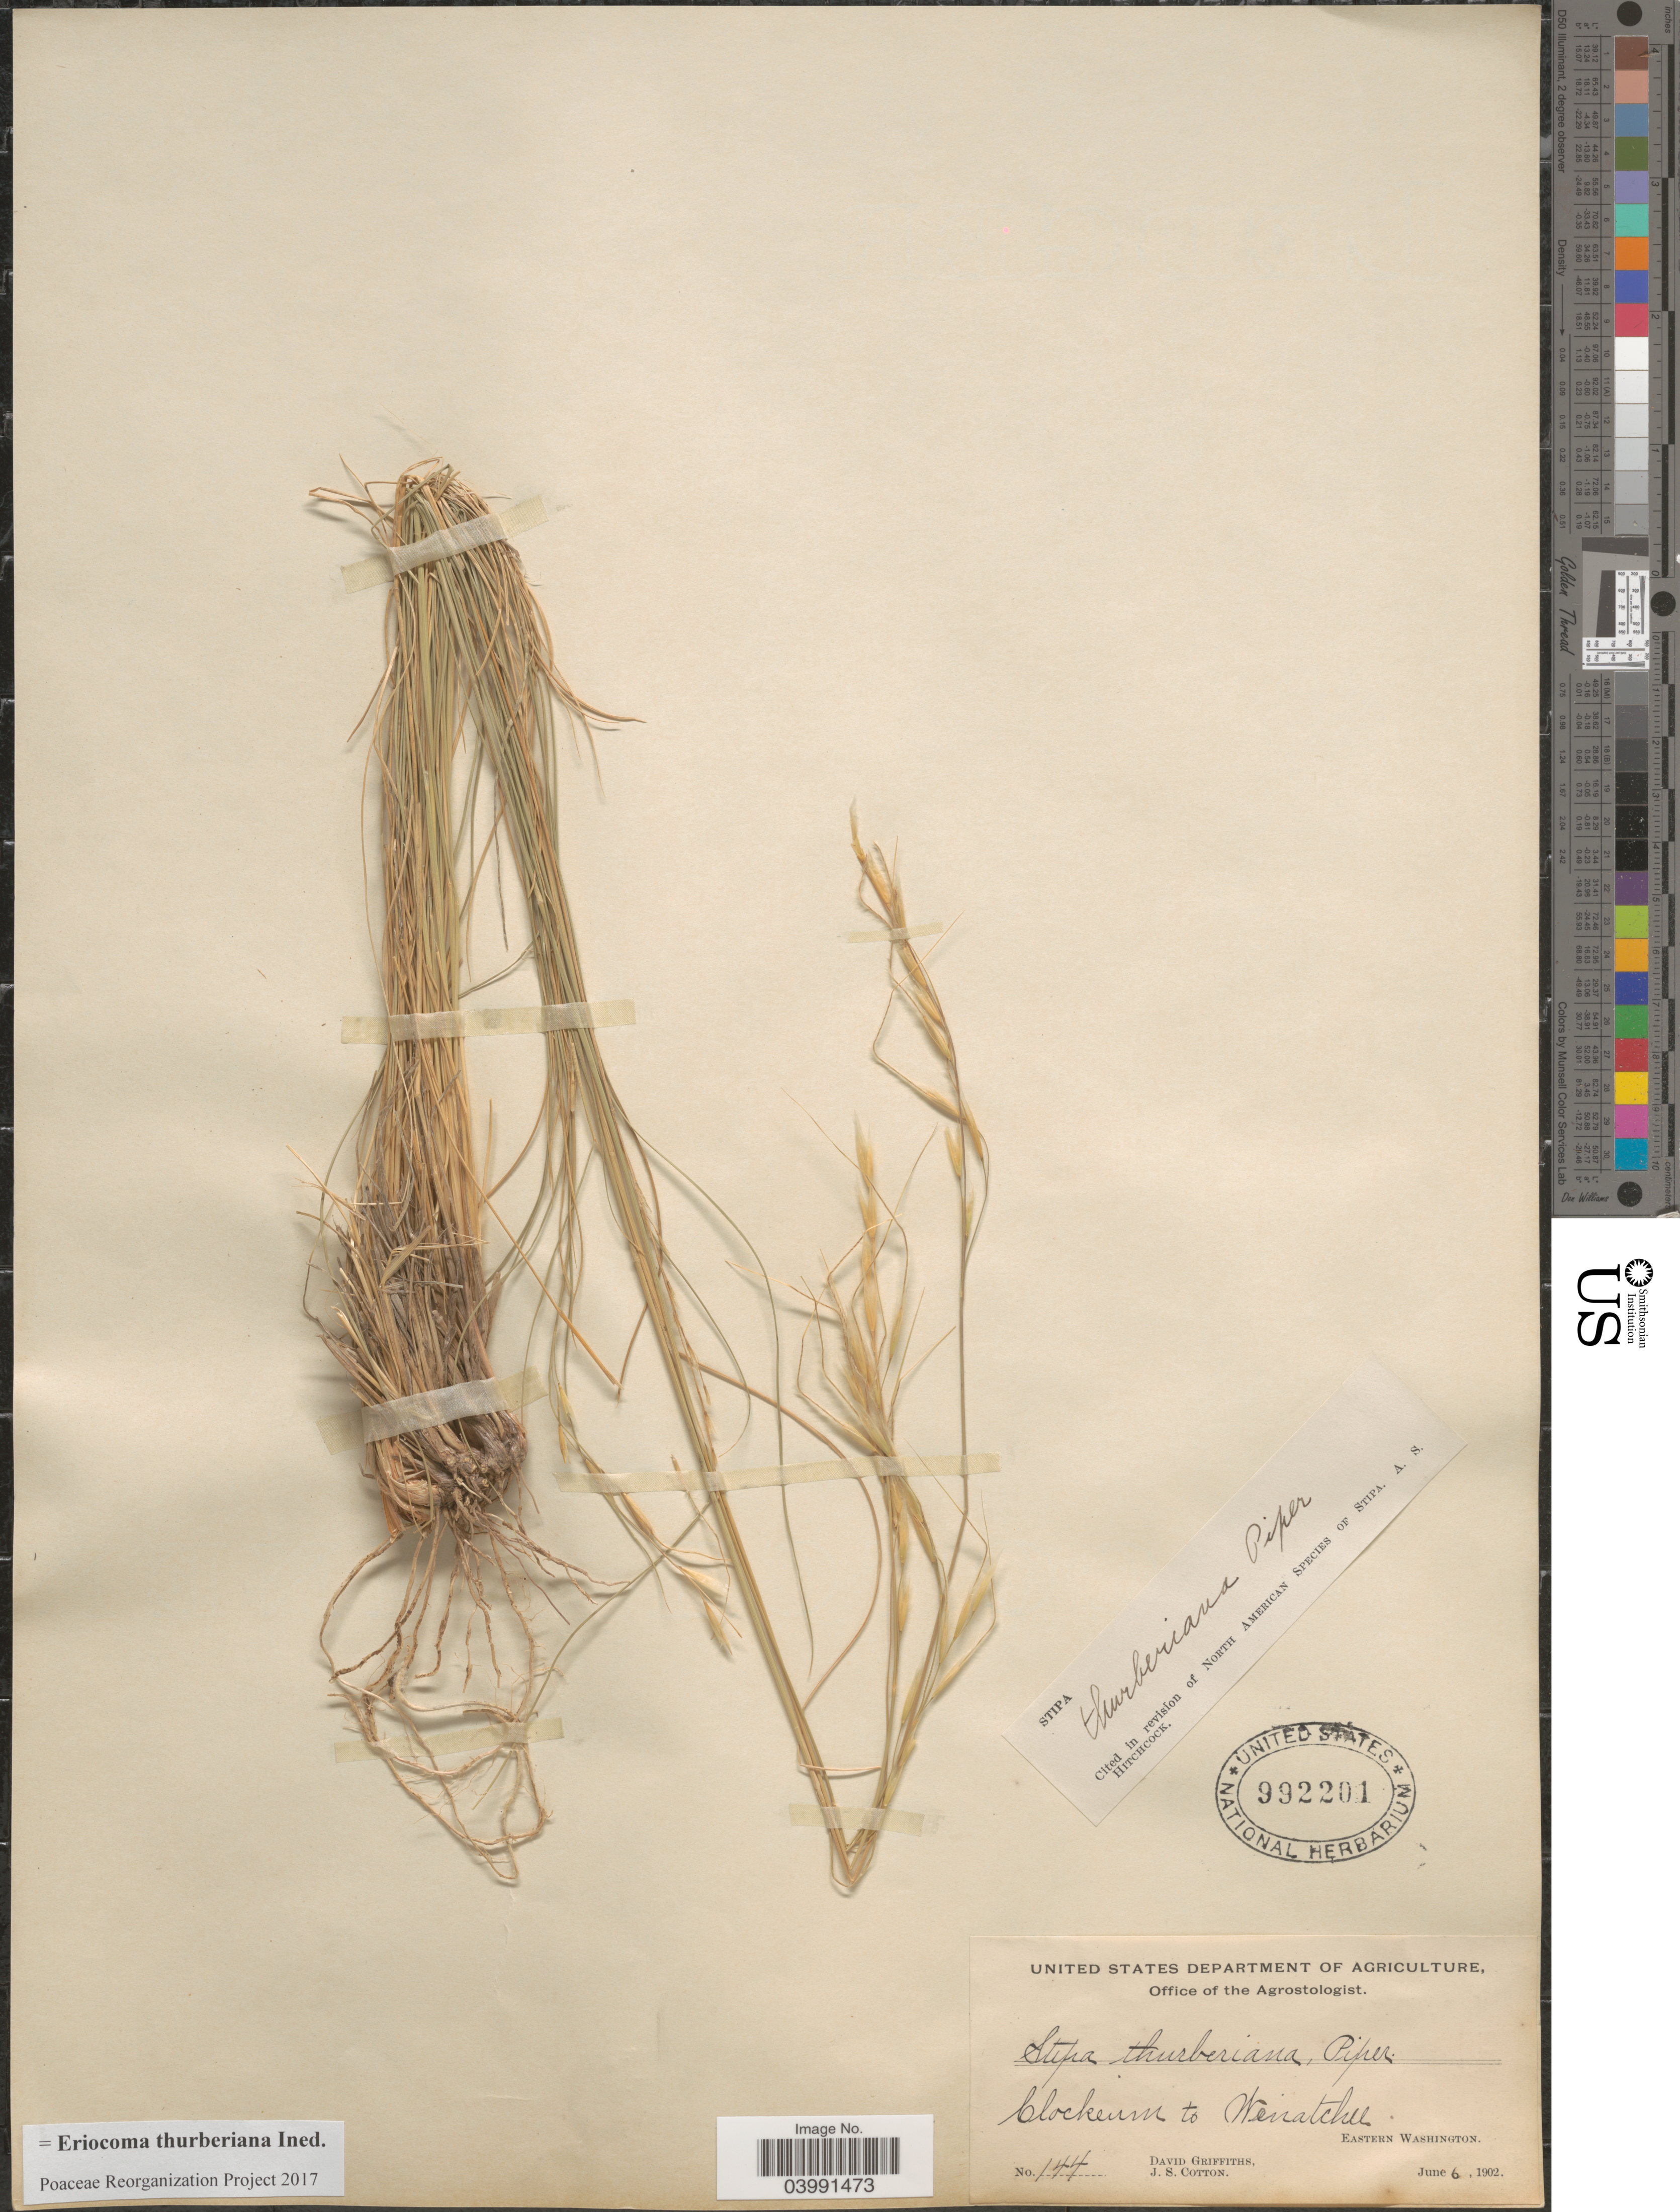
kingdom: Plantae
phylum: Tracheophyta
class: Liliopsida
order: Poales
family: Poaceae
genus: Eriocoma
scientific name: Eriocoma thurberiana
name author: (Piper) Romasch.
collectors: D. Griffiths & J. S. Cotton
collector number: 144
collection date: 1902-06-06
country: United States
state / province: Washington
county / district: Chelan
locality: Clockeum to Wenatchee, Eastern Washington.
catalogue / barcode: US 992201